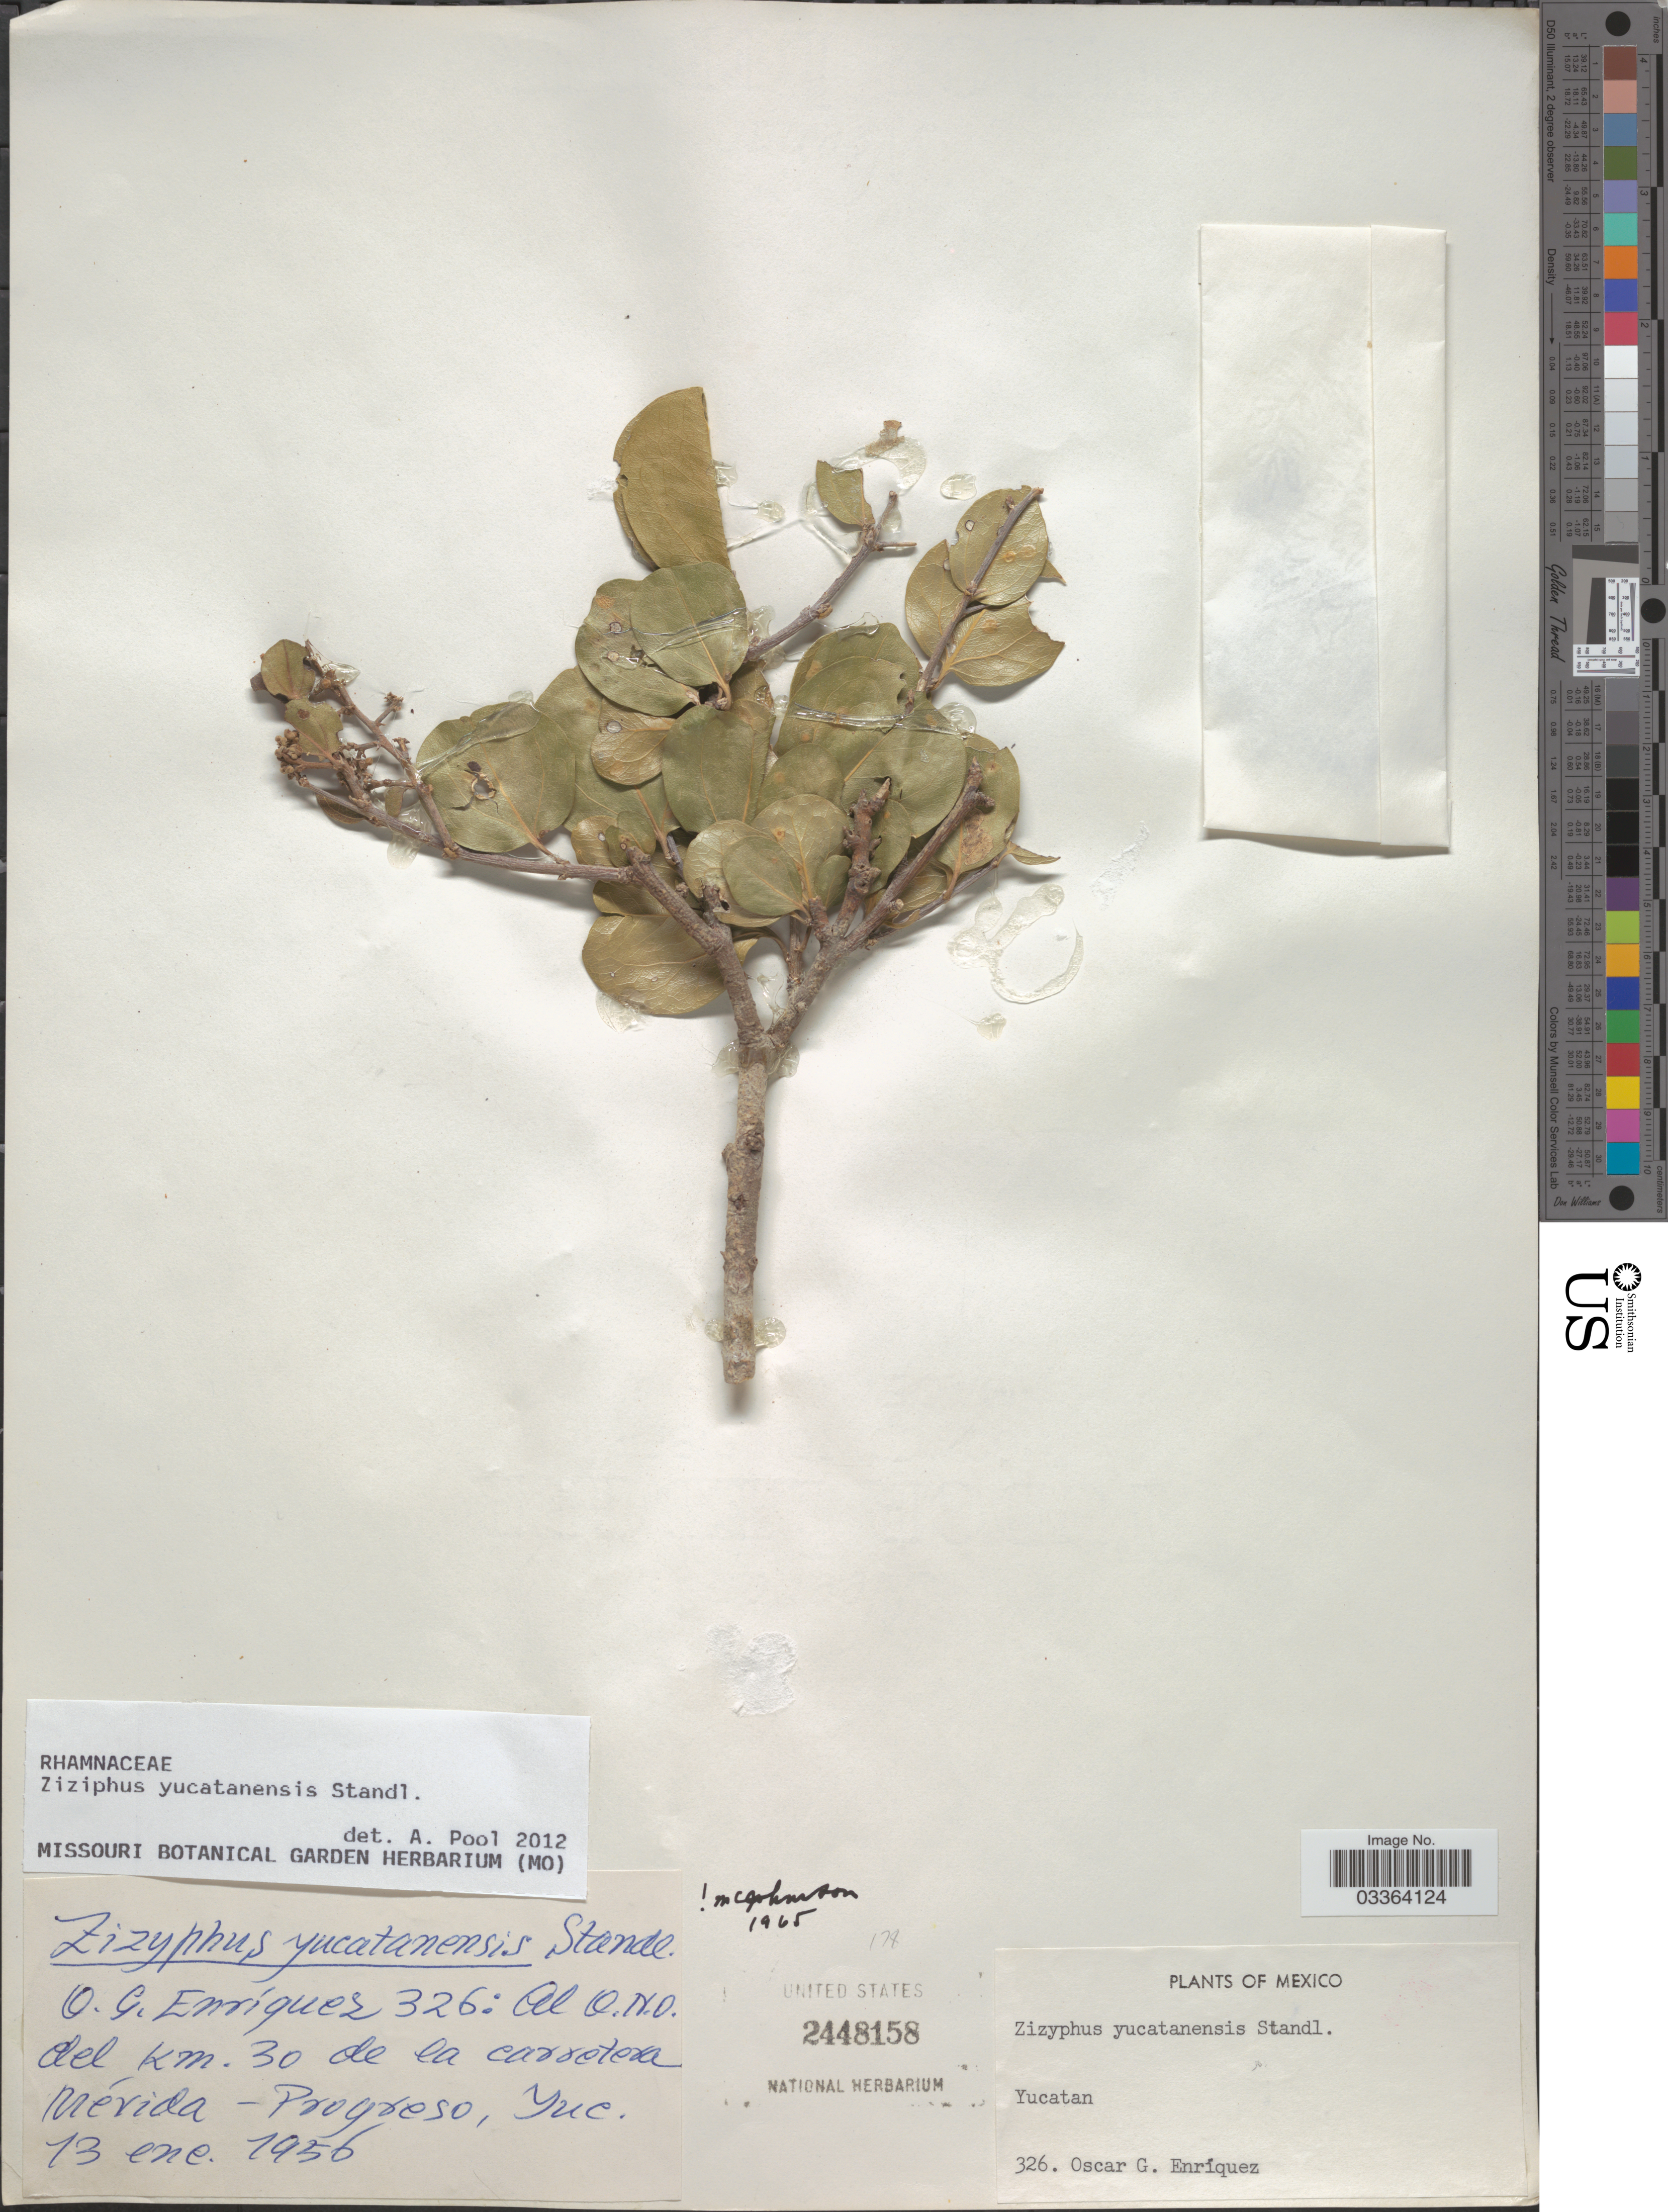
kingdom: Plantae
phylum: Tracheophyta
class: Magnoliopsida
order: Rosales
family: Rhamnaceae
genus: Ziziphus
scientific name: Ziziphus yucatanensis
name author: Standl.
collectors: O. Enriquez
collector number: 326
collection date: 1956-01-13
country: Mexico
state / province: Yucatán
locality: Al O.N.O. del Km. 30 de la carretera Mérida - Progreso.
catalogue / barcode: US 2448158